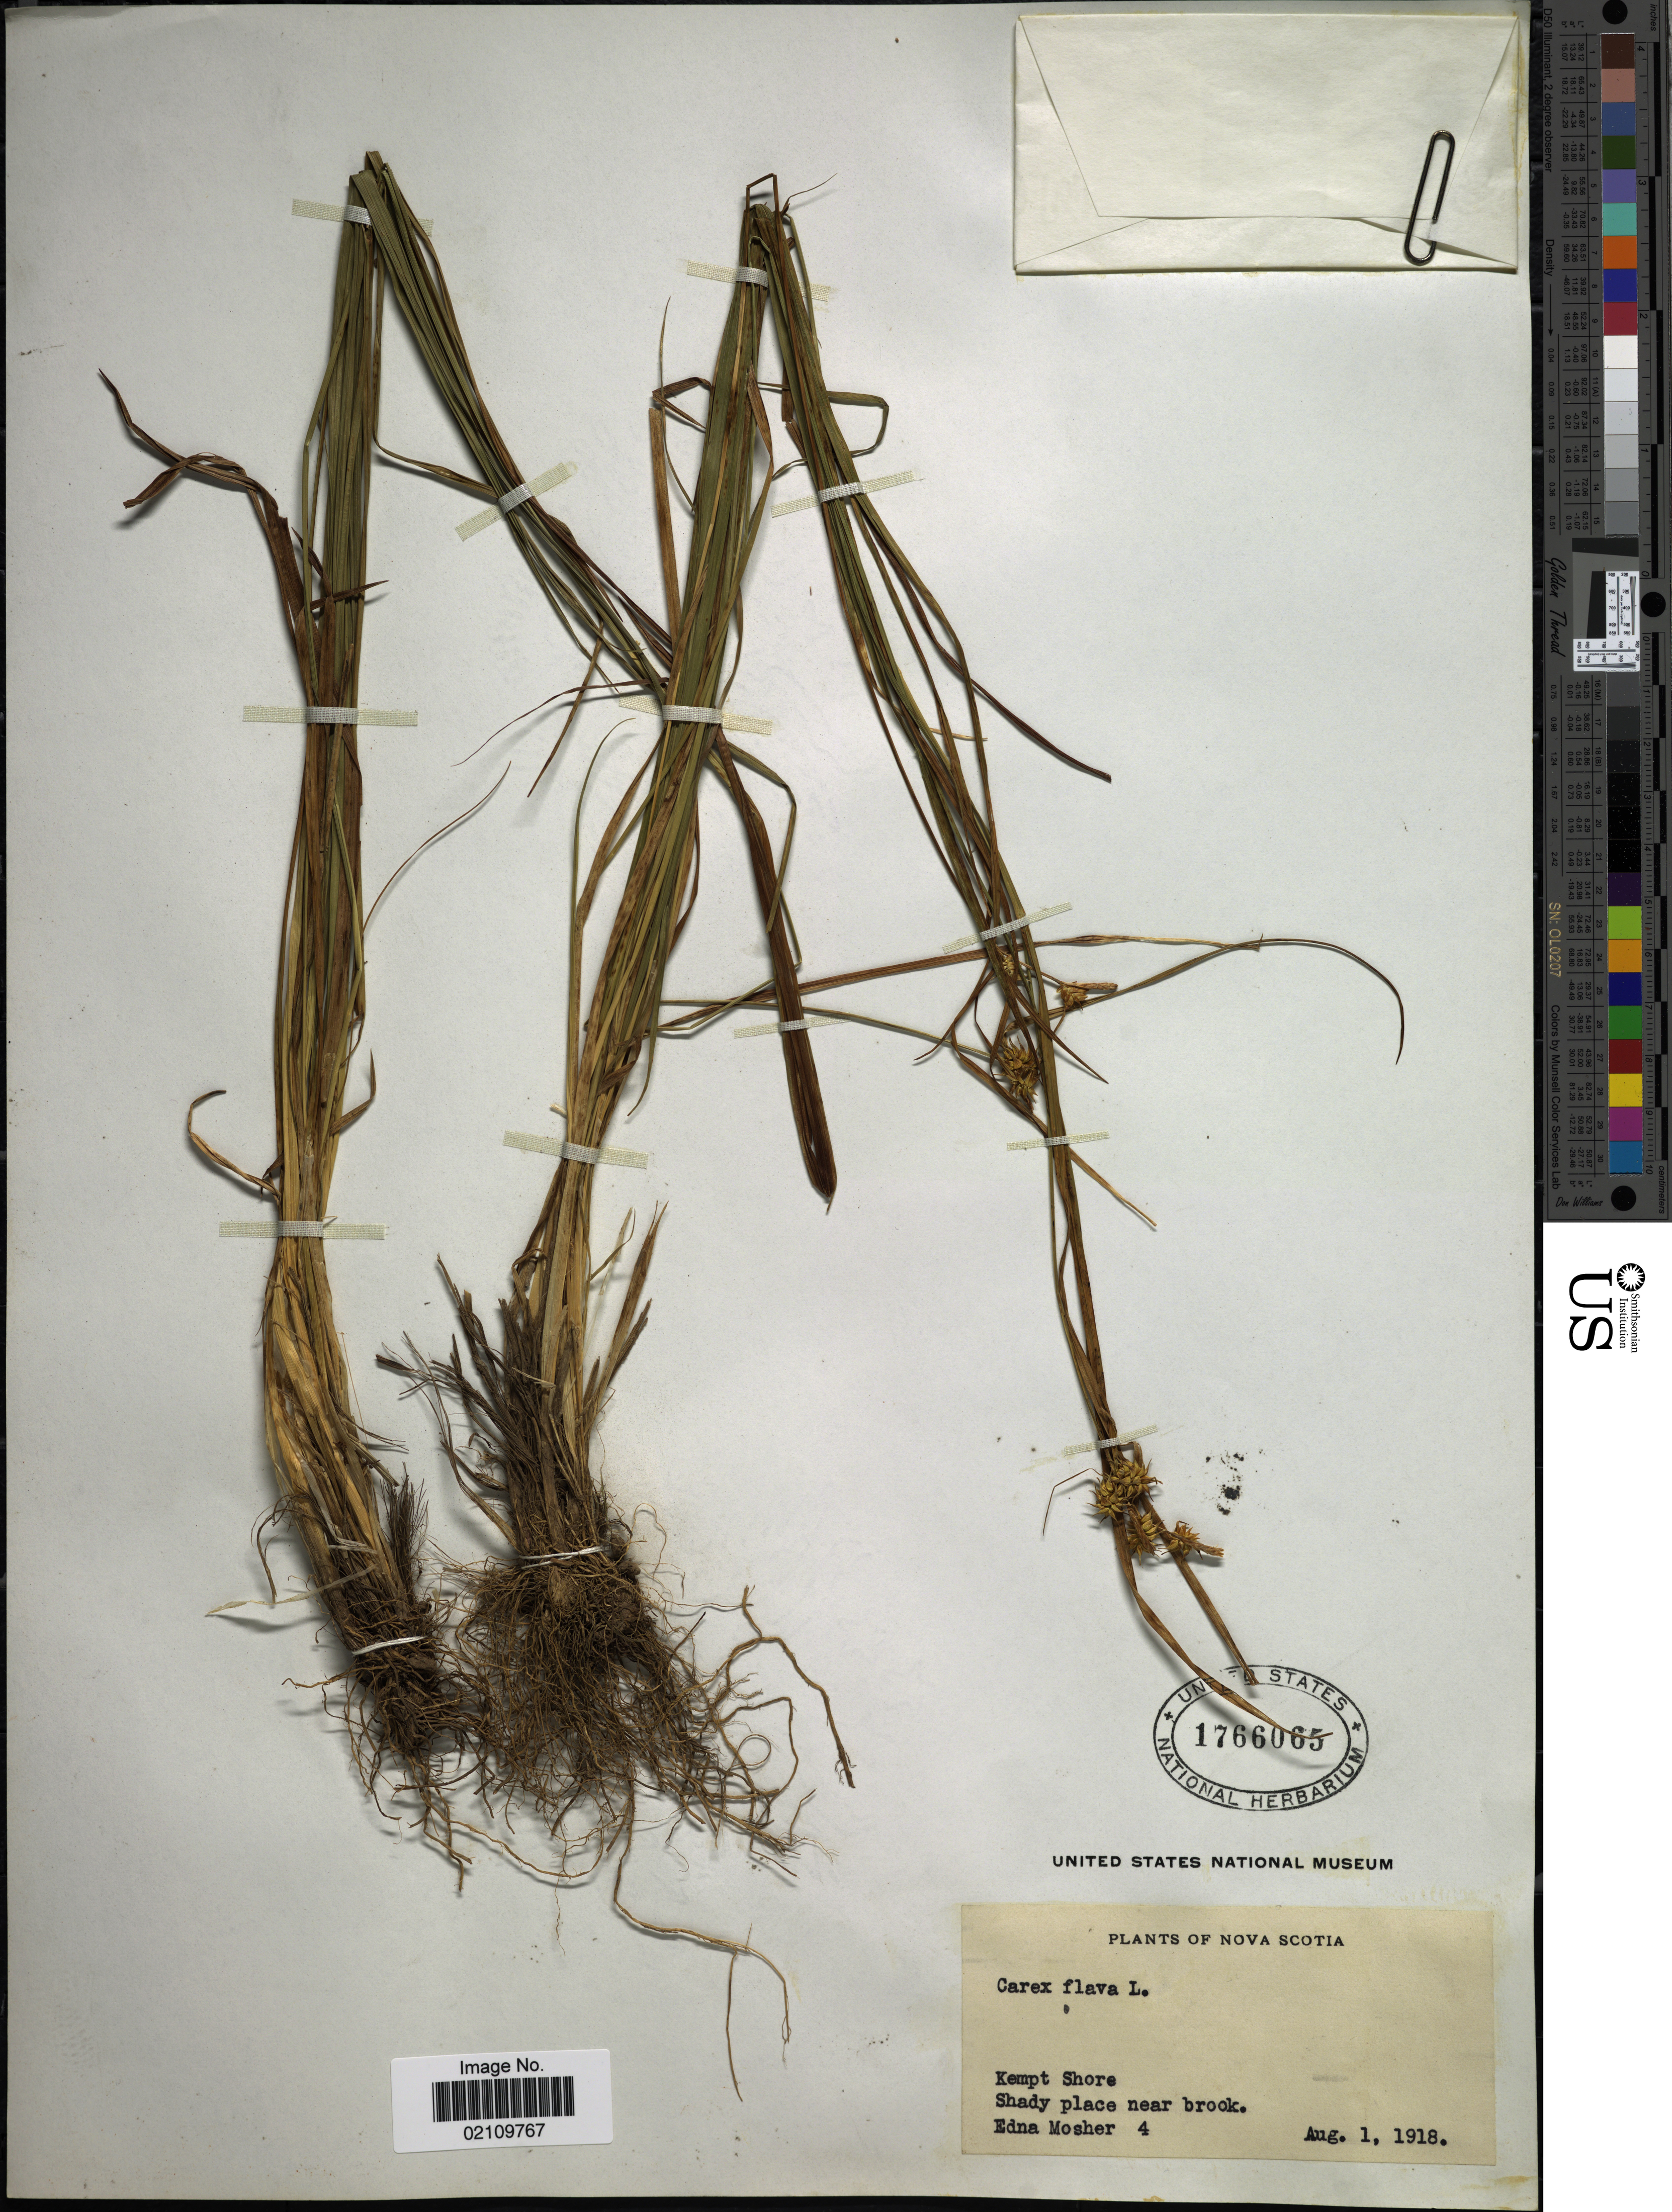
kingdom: Plantae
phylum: Tracheophyta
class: Liliopsida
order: Poales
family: Cyperaceae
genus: Carex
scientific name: Carex flava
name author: L.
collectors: E. Mosher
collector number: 4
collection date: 1918-08-01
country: Canada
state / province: Nova Scotia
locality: Kempt Shore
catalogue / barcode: US 1766065